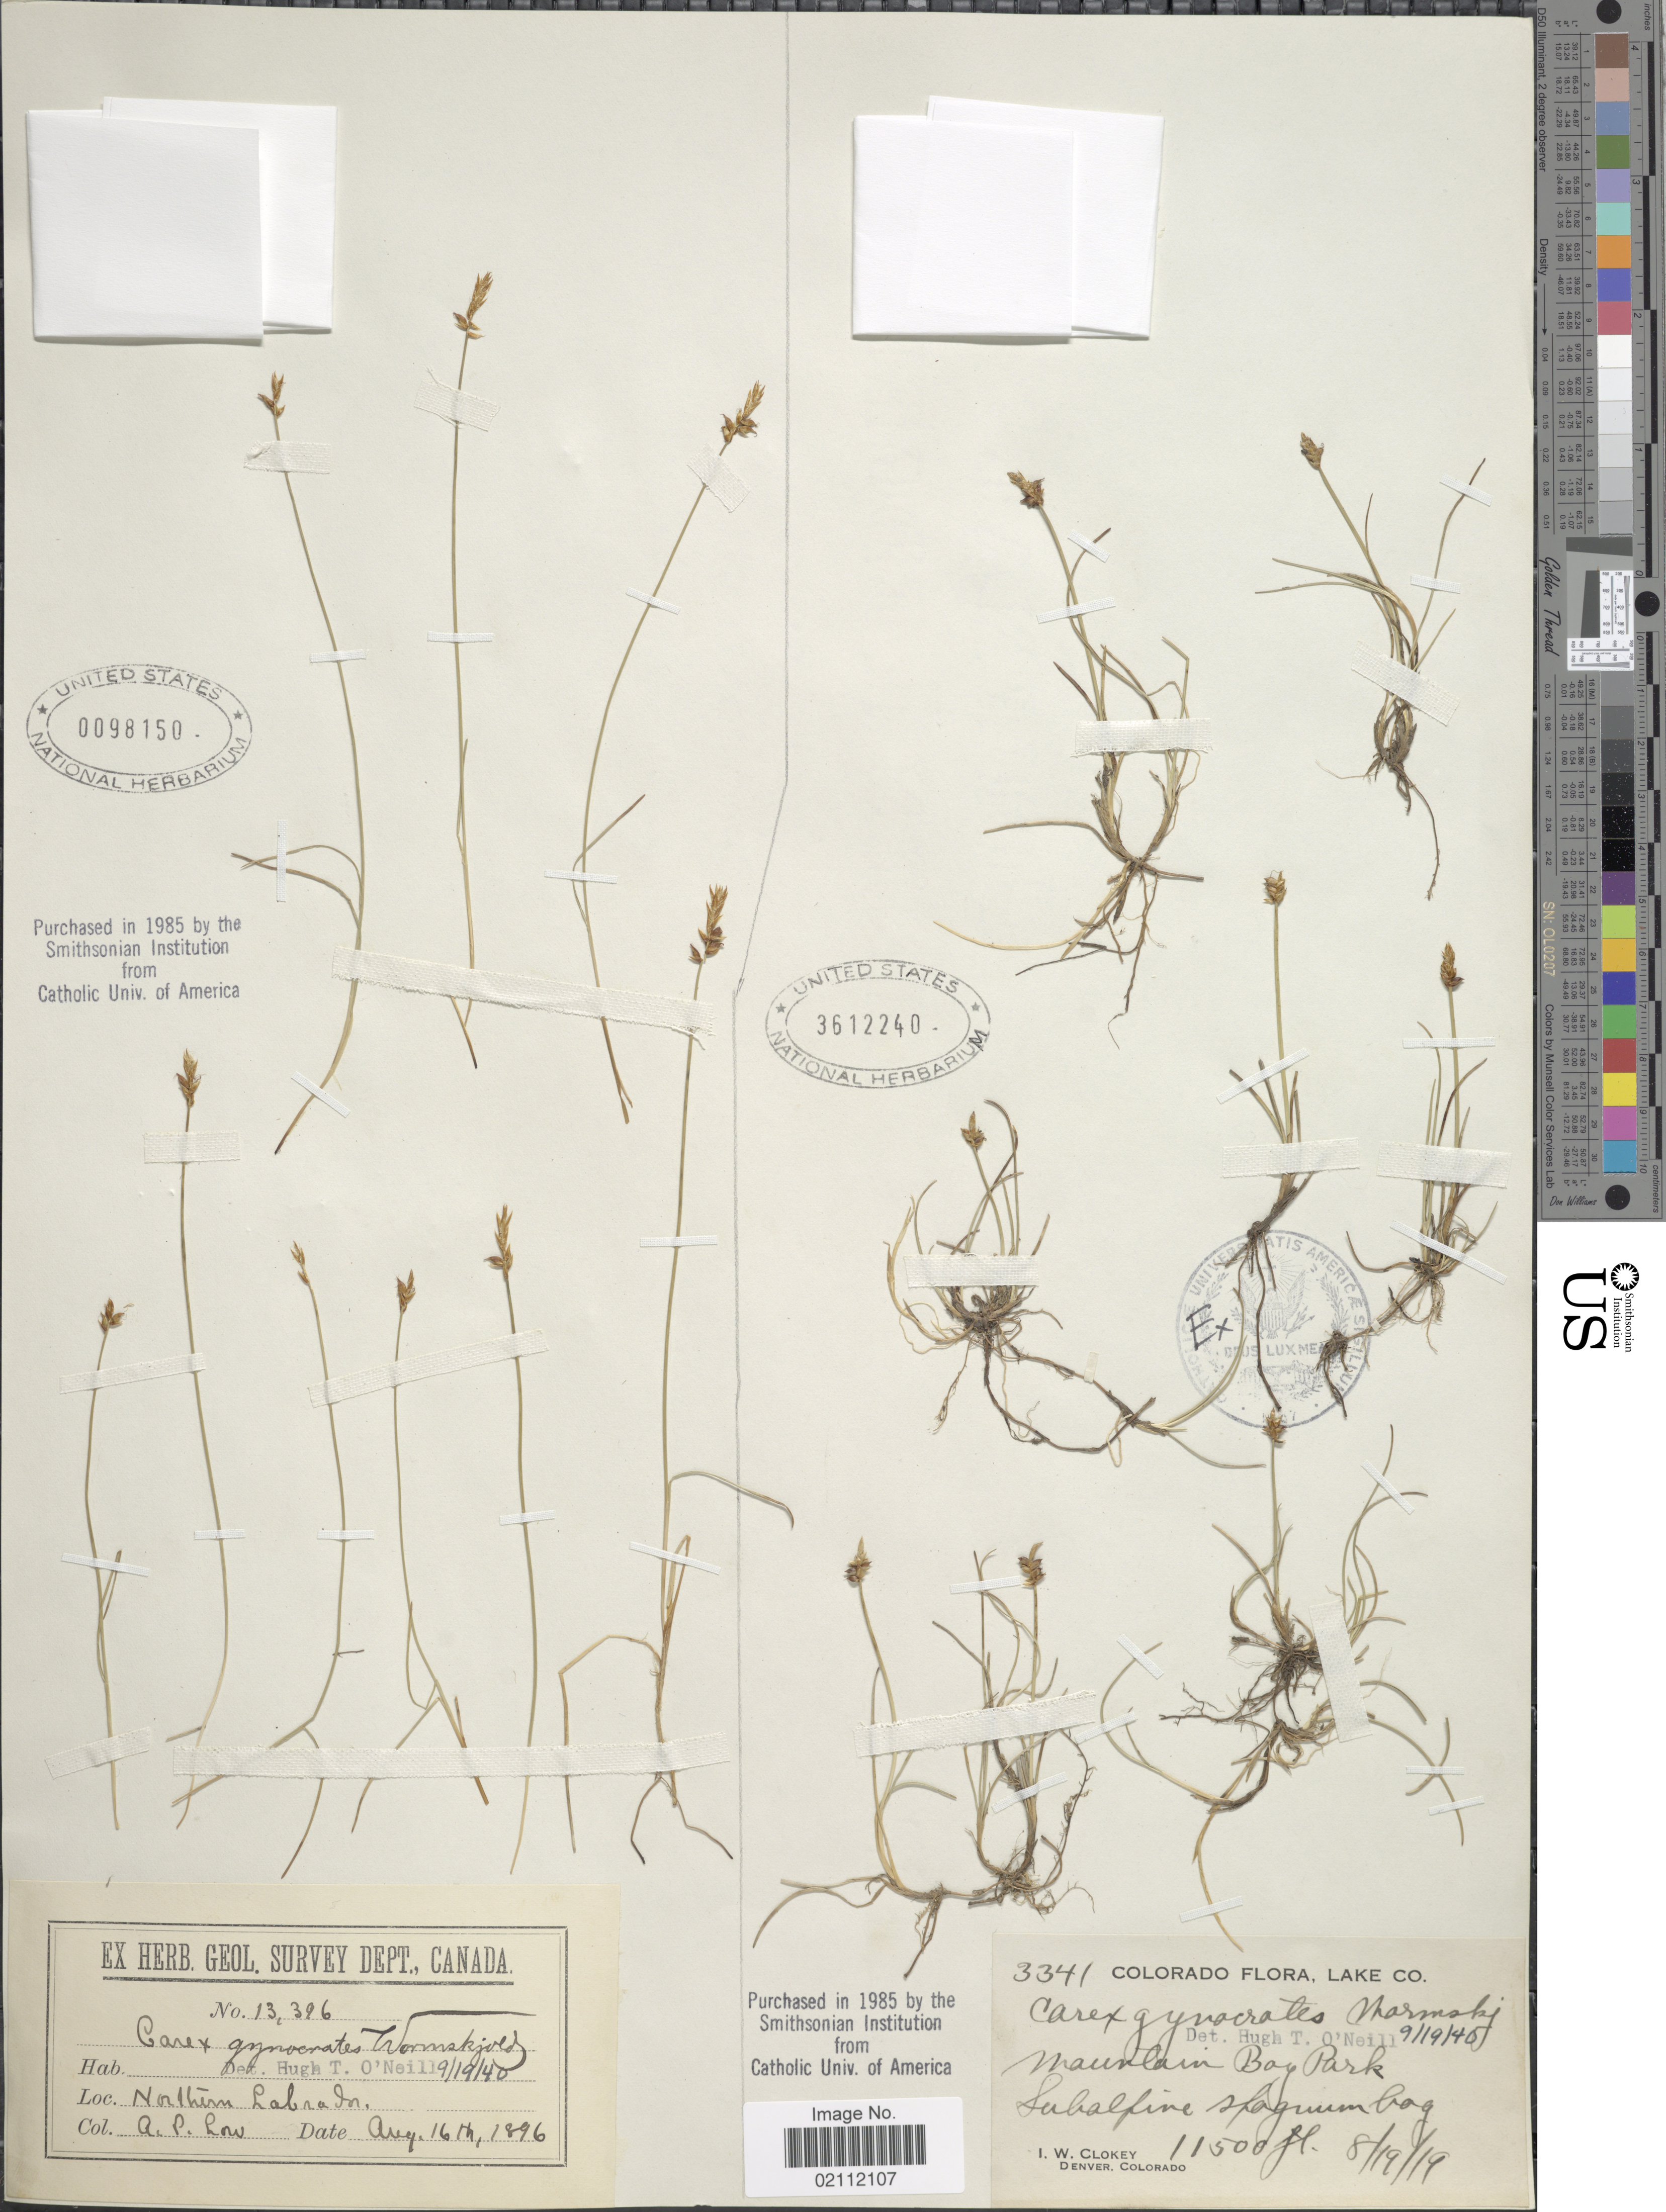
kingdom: Plantae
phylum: Tracheophyta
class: Liliopsida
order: Poales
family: Cyperaceae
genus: Carex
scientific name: Carex nardina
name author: (Hornem.) Fr.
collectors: I. W. Clokey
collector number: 3341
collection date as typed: Transcribed d/m/y: 19/8/19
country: United States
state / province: Colorado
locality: Lake Co. Mountain Bog Park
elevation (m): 3505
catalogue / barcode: US 3612240